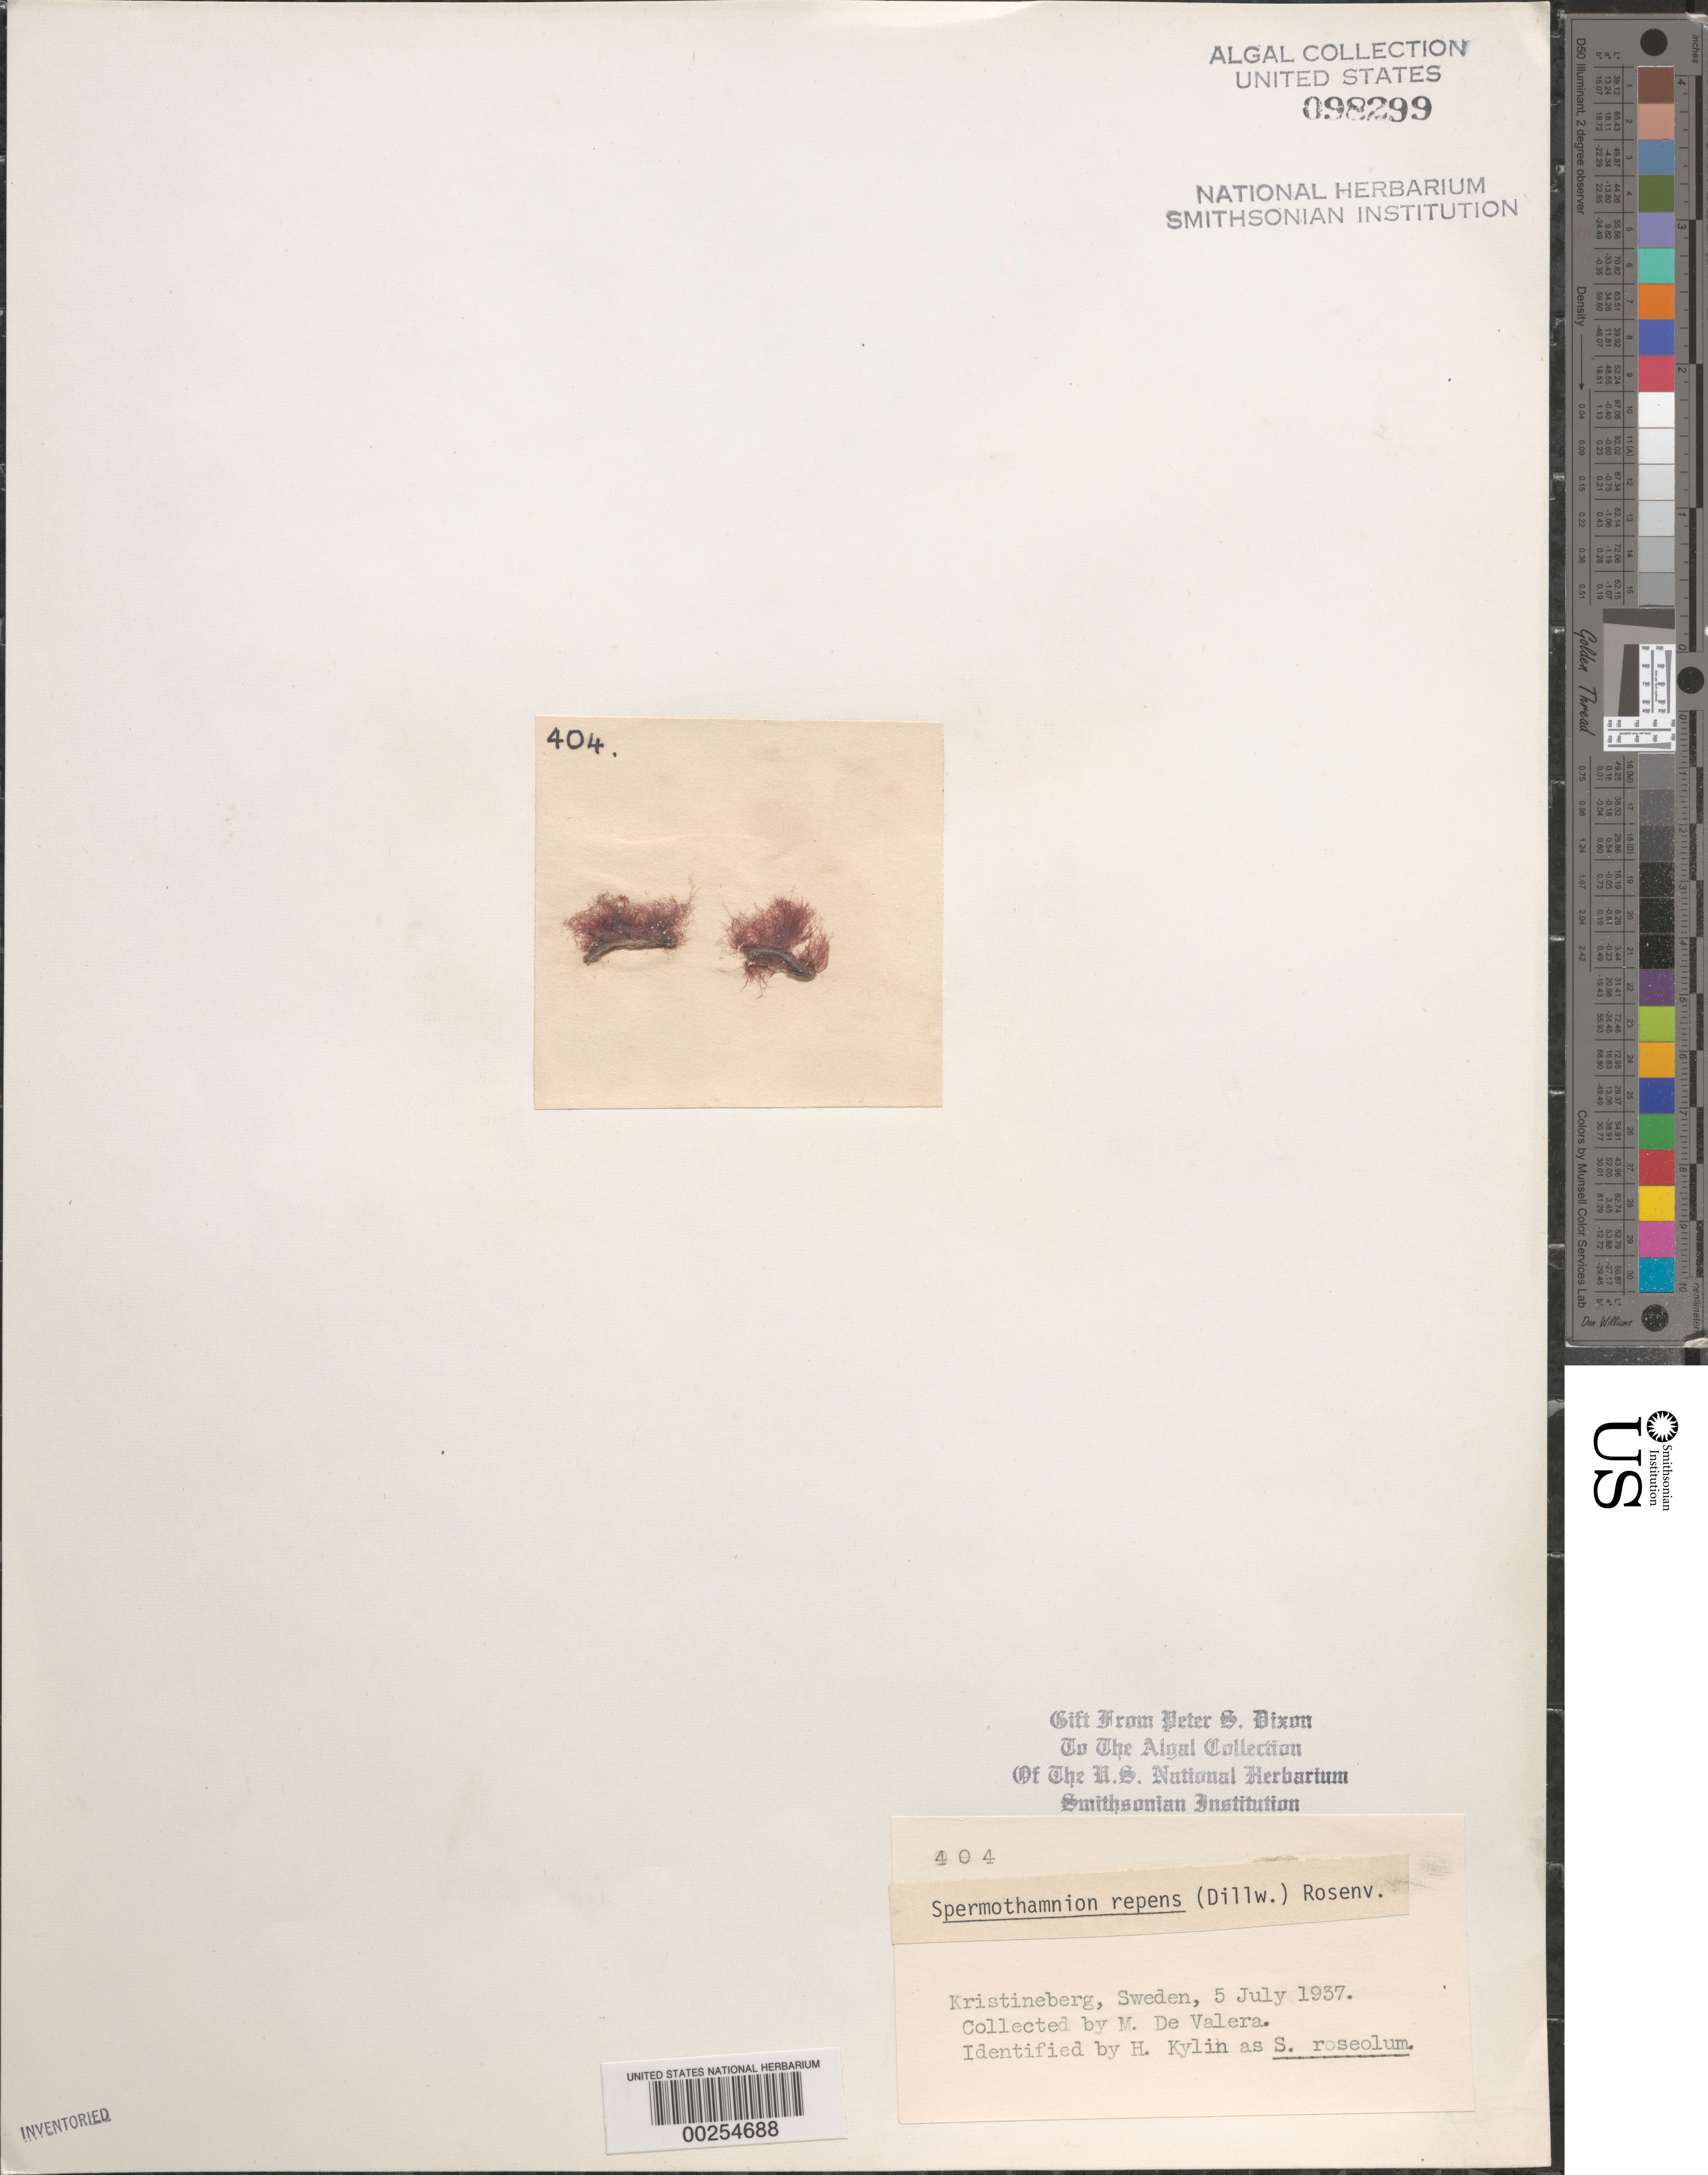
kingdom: Plantae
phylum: Rhodophyta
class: Florideophyceae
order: Ceramiales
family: Wrangeliaceae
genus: Spermothamnion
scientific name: Spermothamnion repens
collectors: M. De Valera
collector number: PSD 404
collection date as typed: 05 Jul 1937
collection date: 1937-07-05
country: Sweden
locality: Kristineberg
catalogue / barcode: US 98299